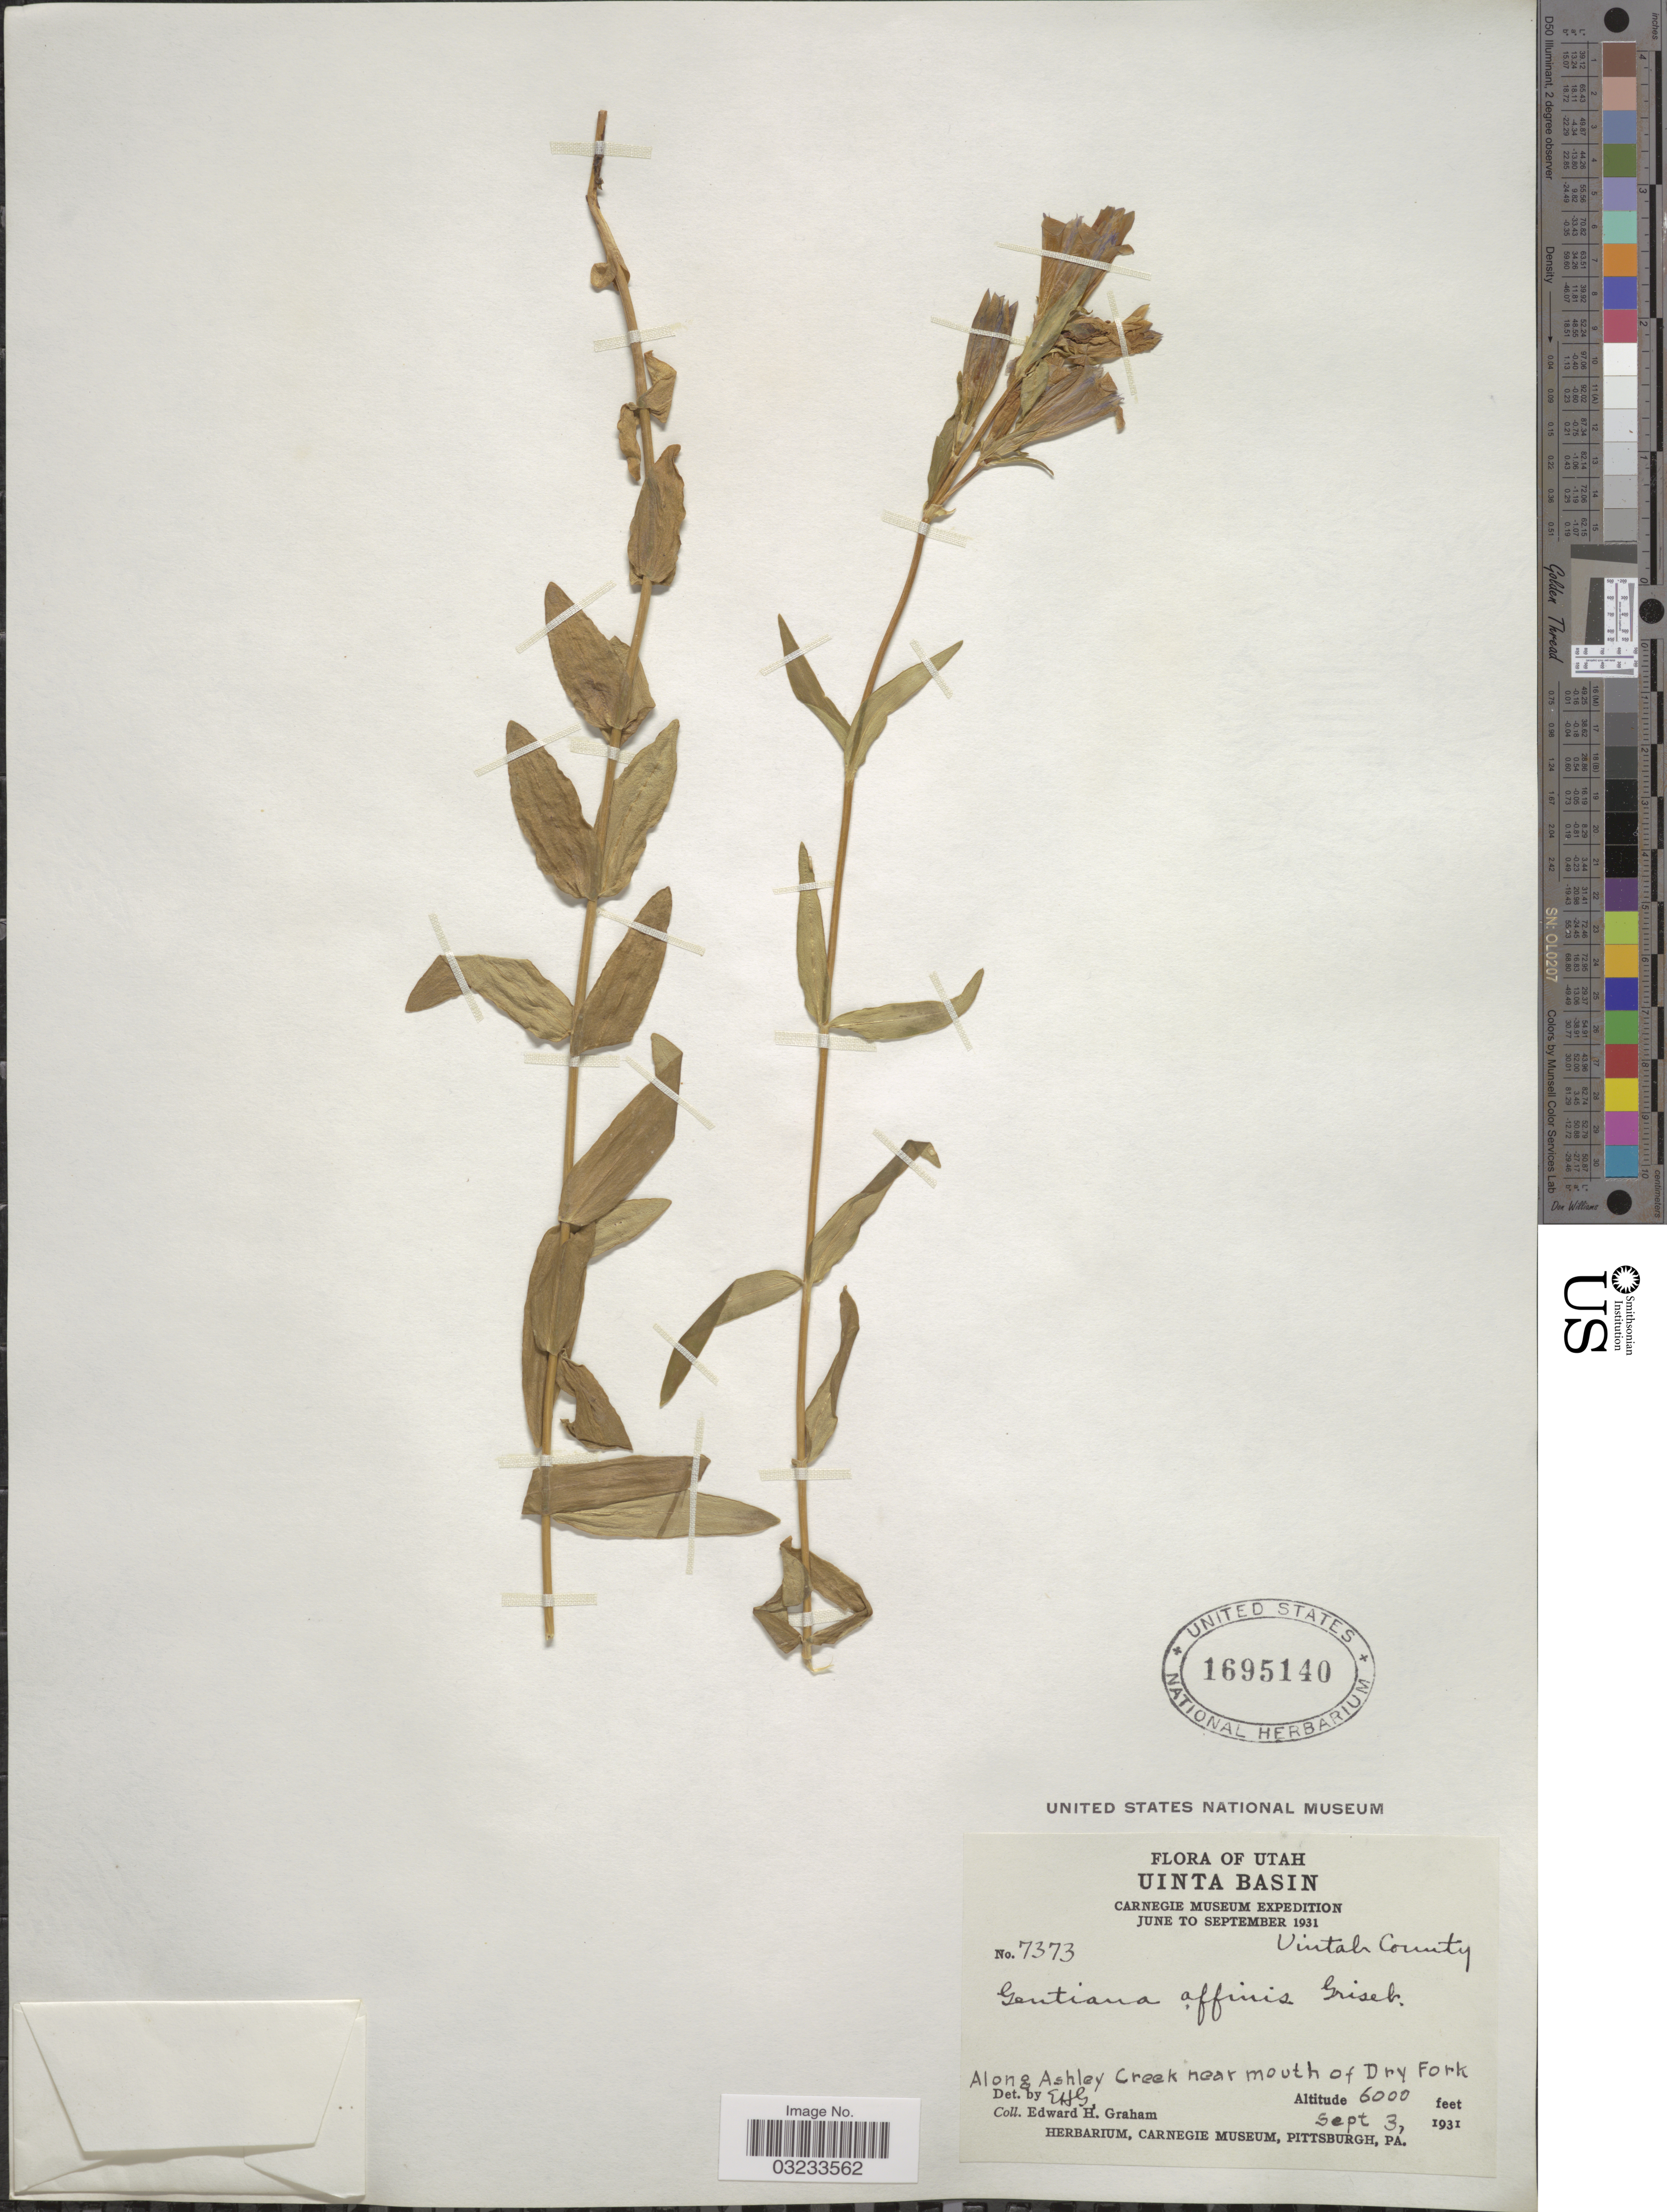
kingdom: Plantae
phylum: Tracheophyta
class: Magnoliopsida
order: Gentianales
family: Gentianaceae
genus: Gentiana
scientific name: Gentiana affinis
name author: Griseb.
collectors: E. H. Graham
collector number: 7373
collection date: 1931-09-03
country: United States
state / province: Utah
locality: Uinta Basin. Along Ashley Creek near mouth of Dry Fork.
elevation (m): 1829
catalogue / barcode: US 1695140